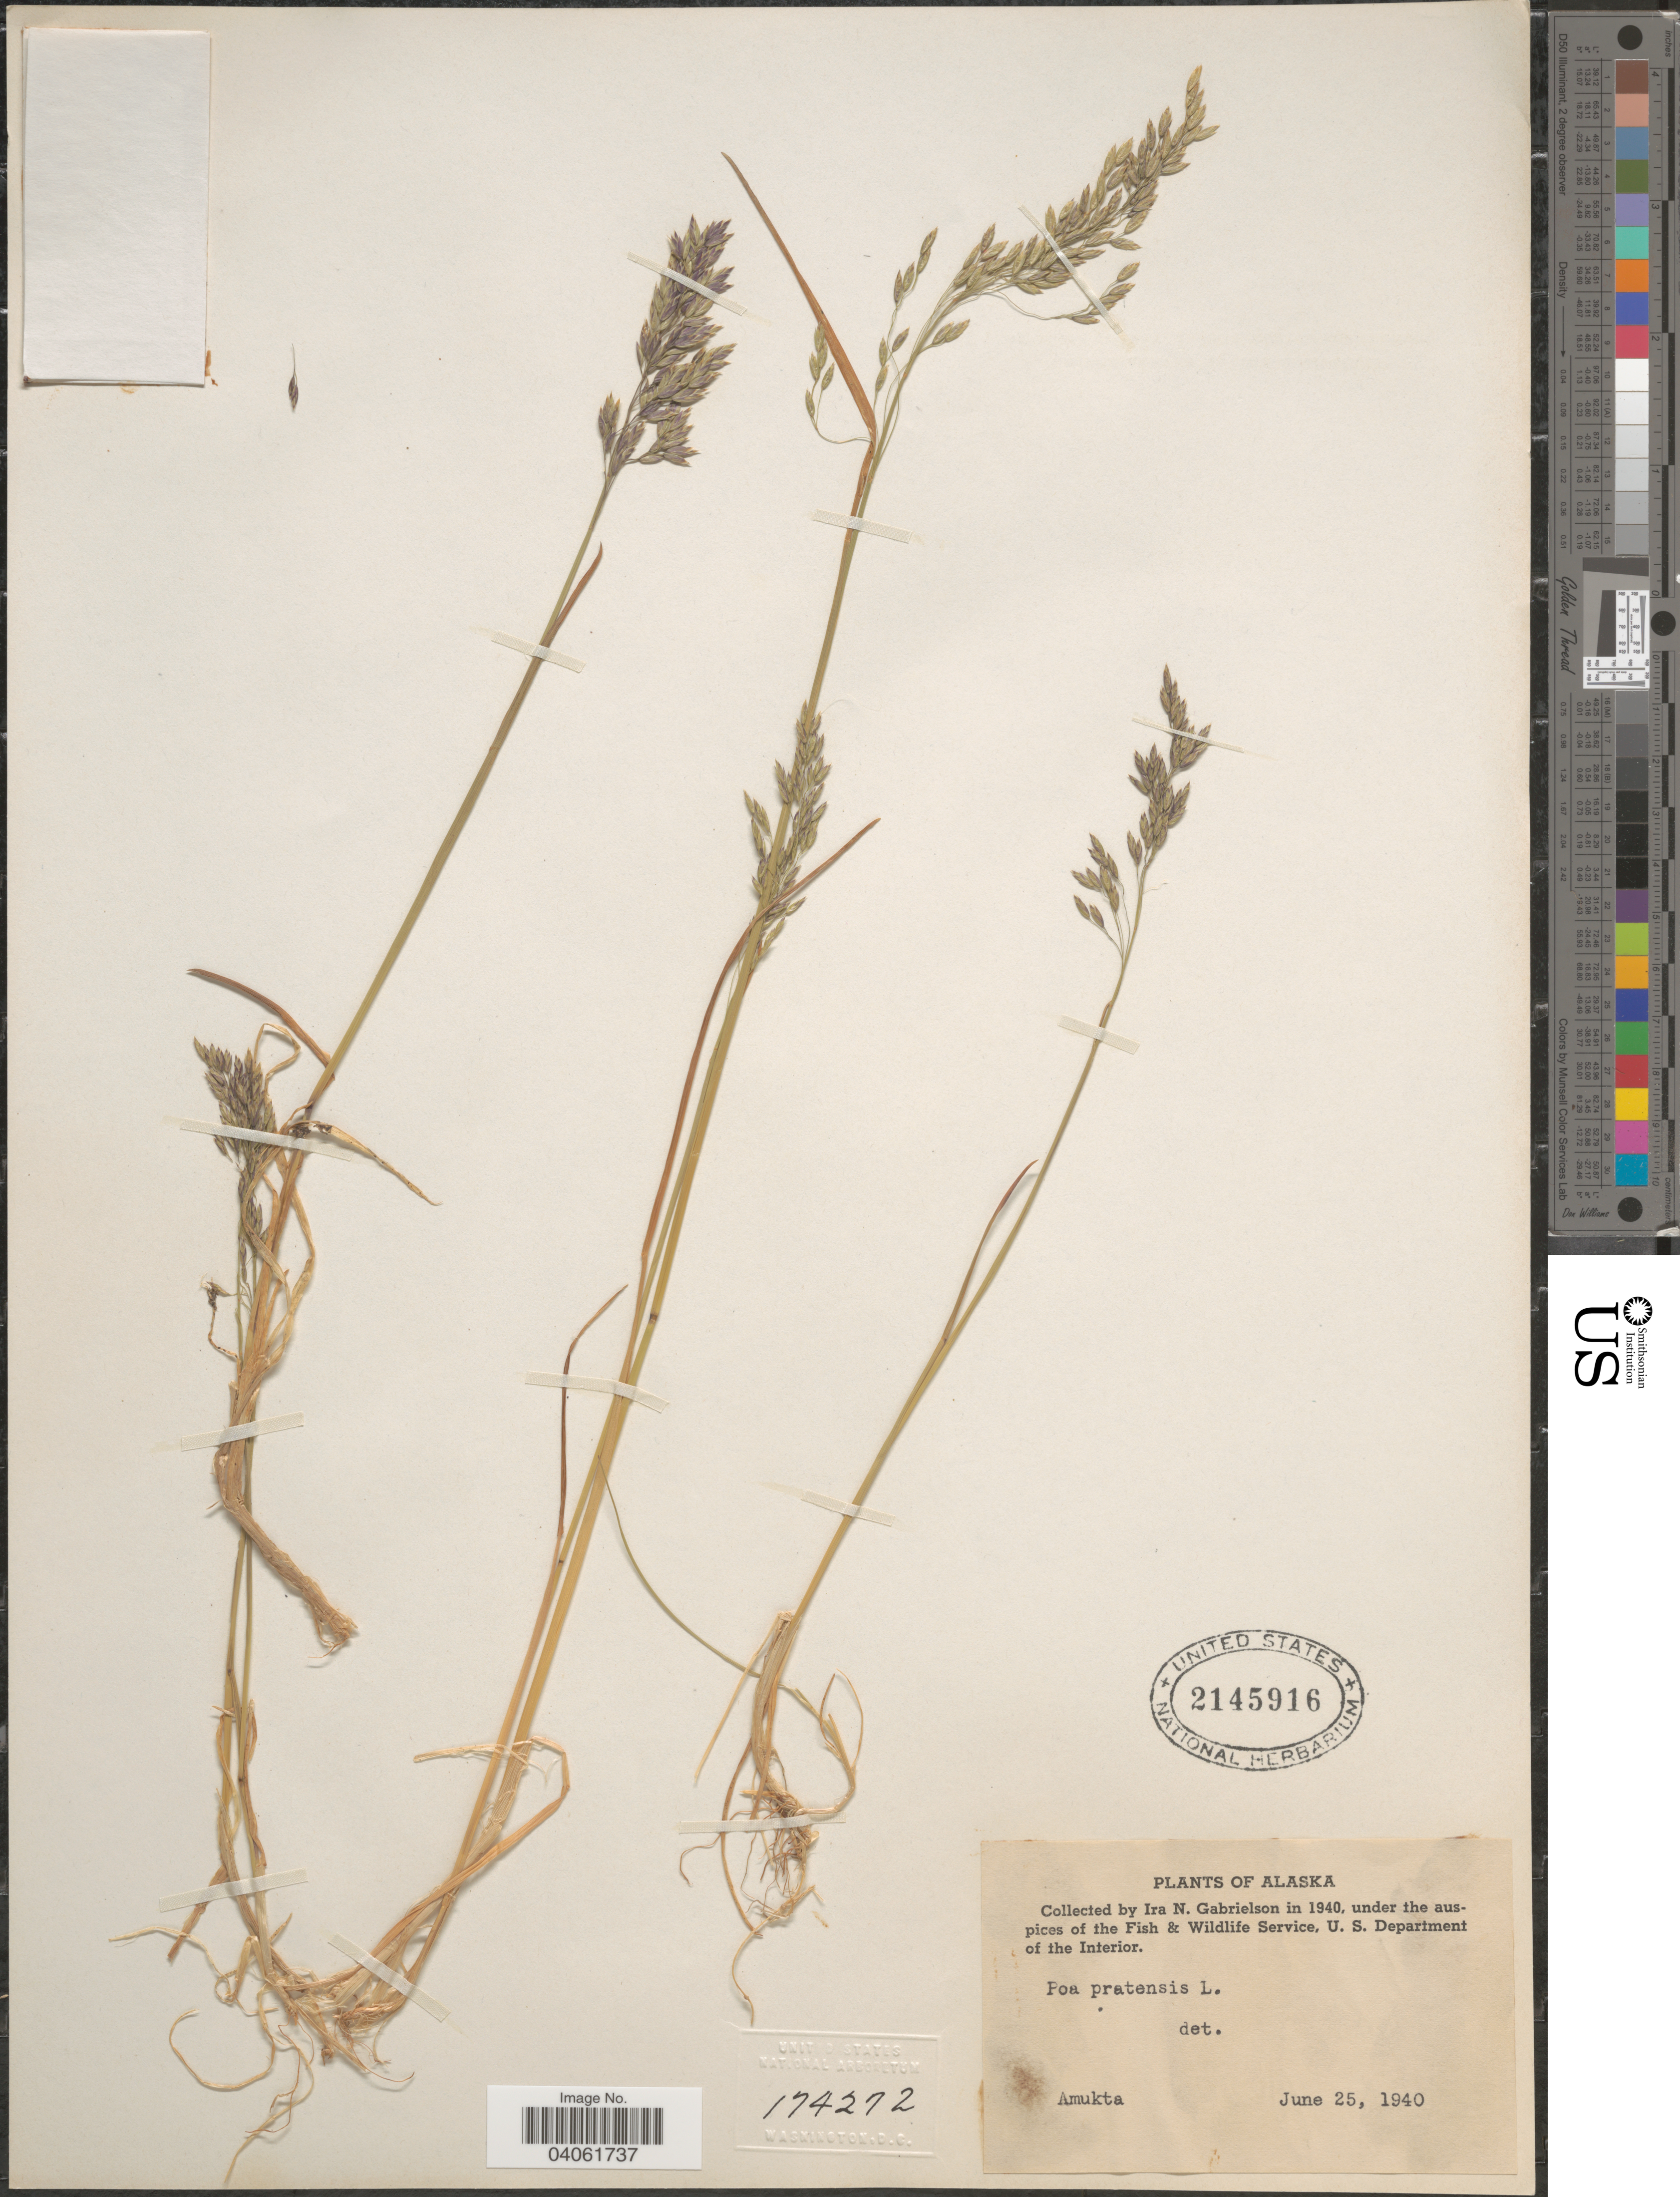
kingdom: Plantae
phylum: Tracheophyta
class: Liliopsida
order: Poales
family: Poaceae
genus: Poa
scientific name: Poa pratensis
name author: L.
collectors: I. Gabrielson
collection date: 1940-06-25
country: United States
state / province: Alaska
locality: Amukta.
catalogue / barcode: US 2145916